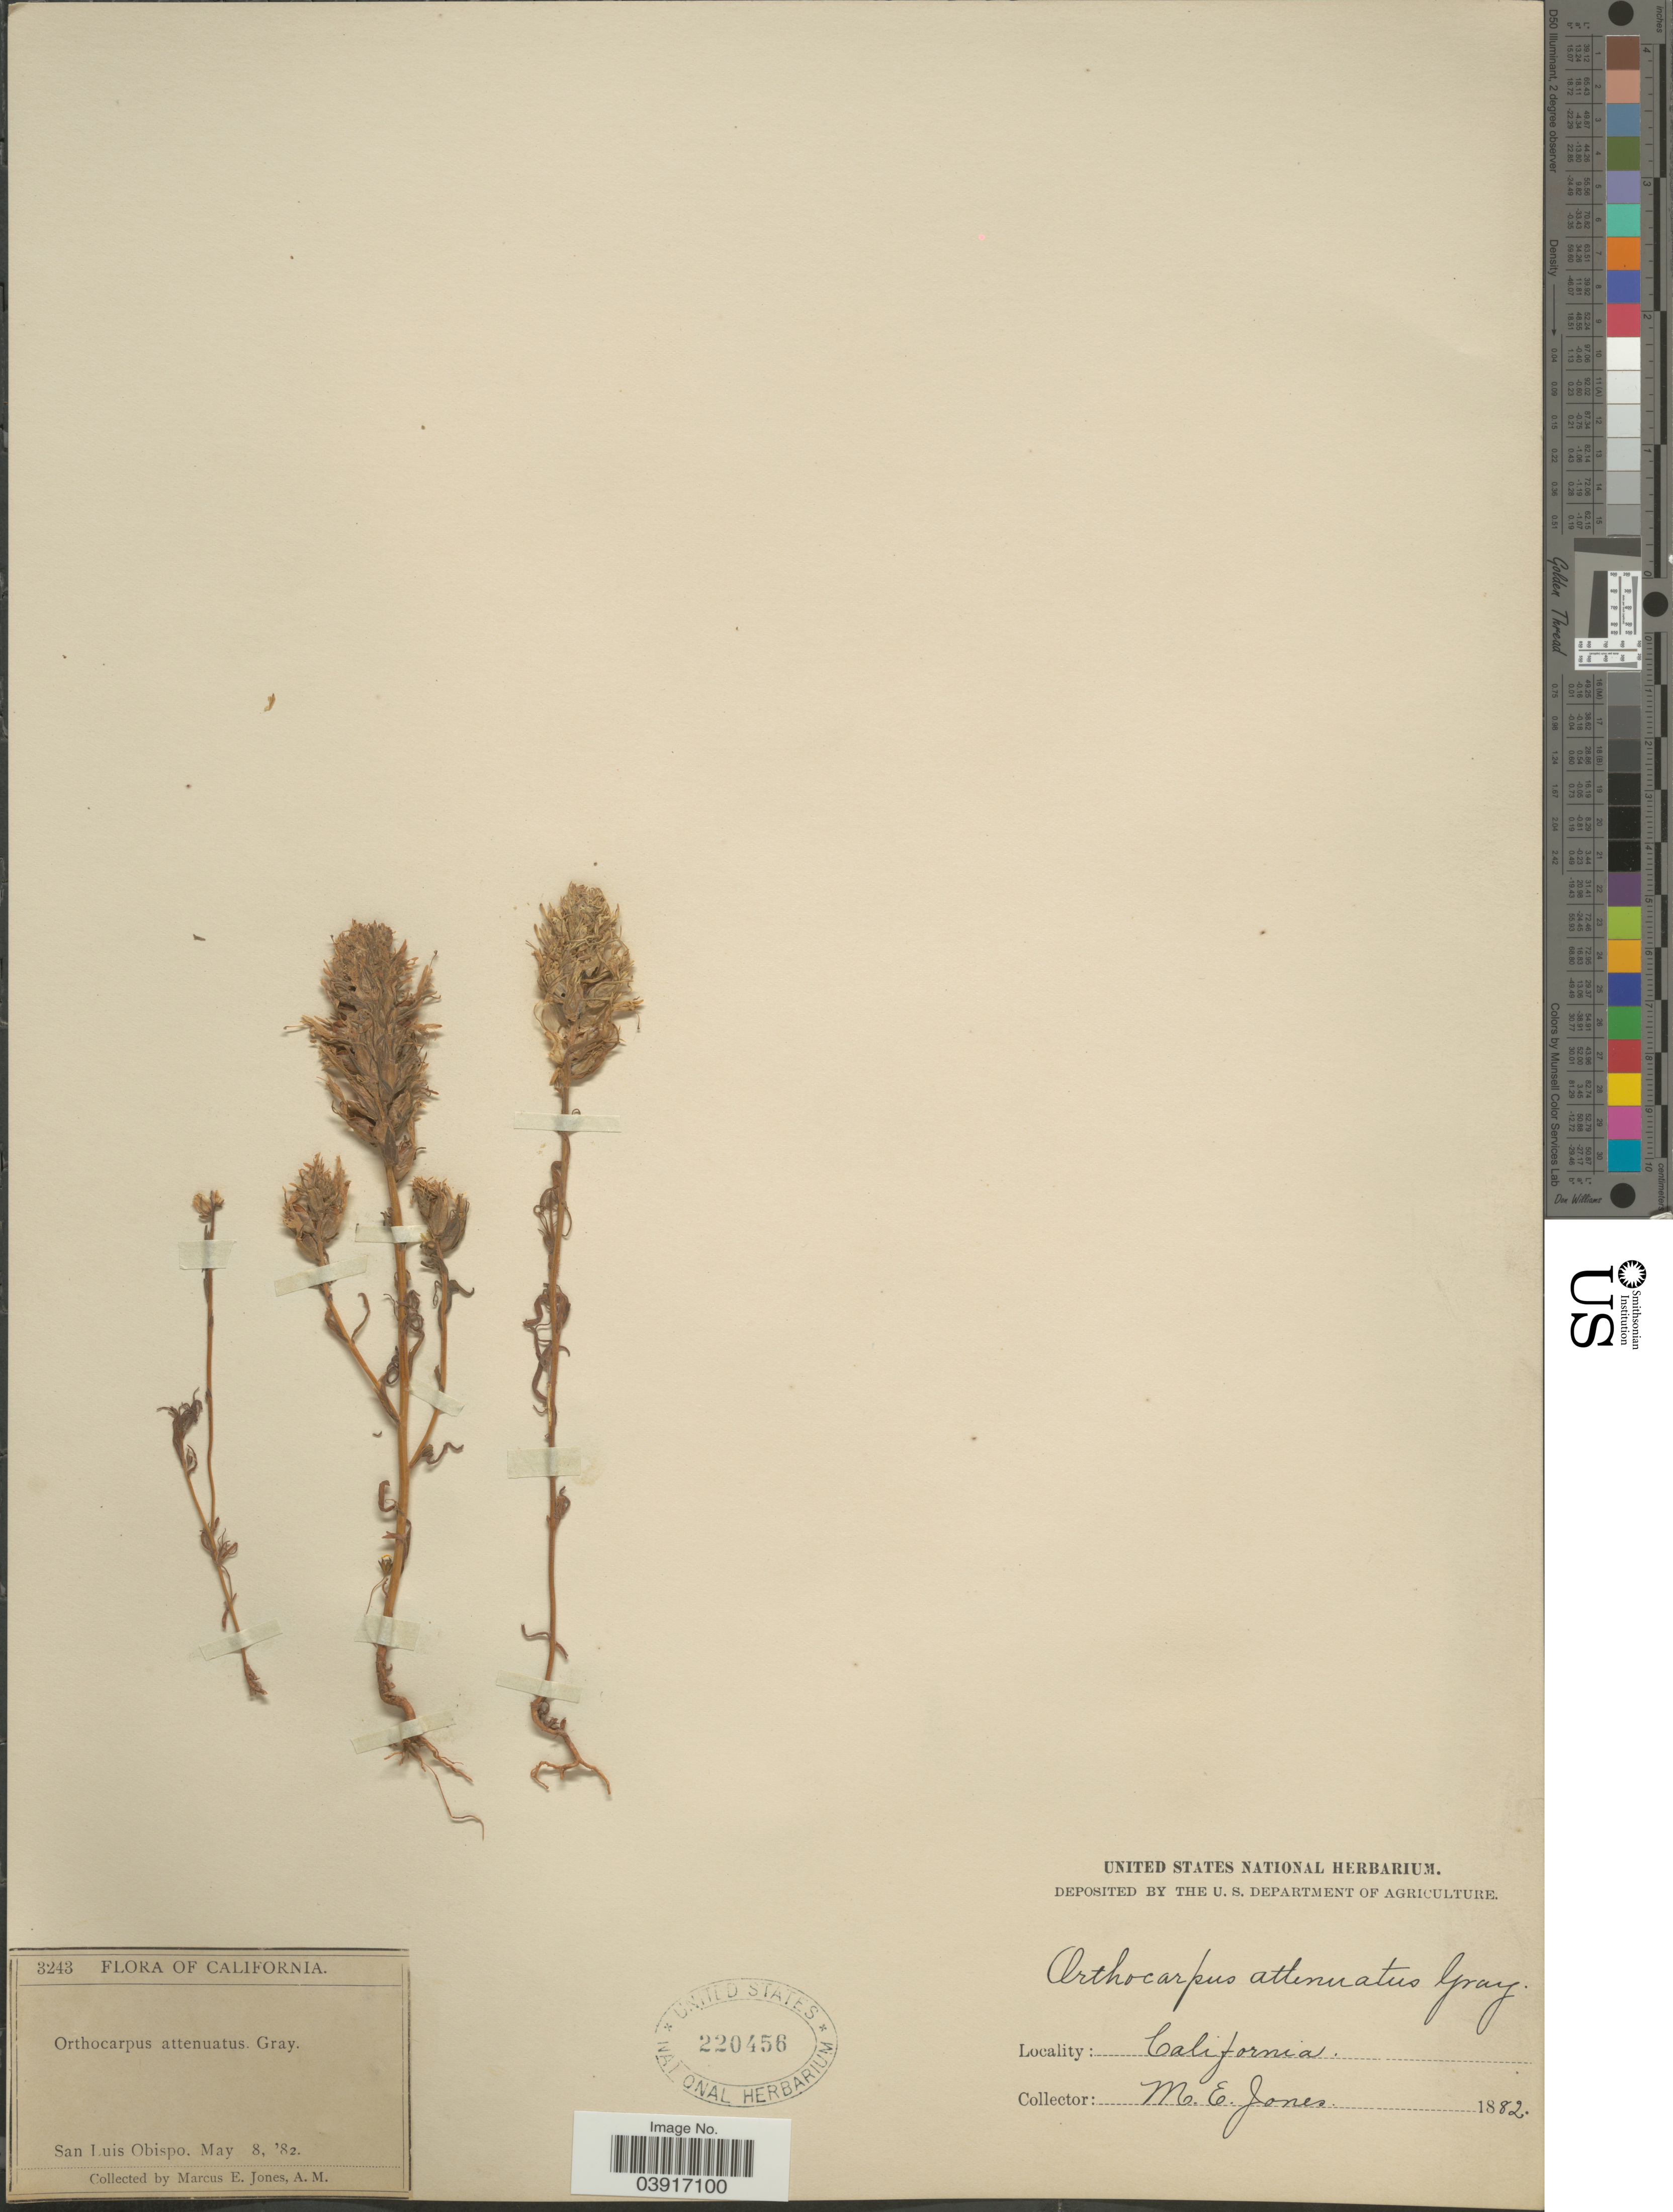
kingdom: Plantae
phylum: Tracheophyta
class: Magnoliopsida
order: Lamiales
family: Orobanchaceae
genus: Orthocarpus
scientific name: Orthocarpus densiflorus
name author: Benth.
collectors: M. E. Jones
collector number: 3243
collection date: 1882-05-08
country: United States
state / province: California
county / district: San Luis Obispo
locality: San Luis Obispo.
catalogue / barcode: US 220456